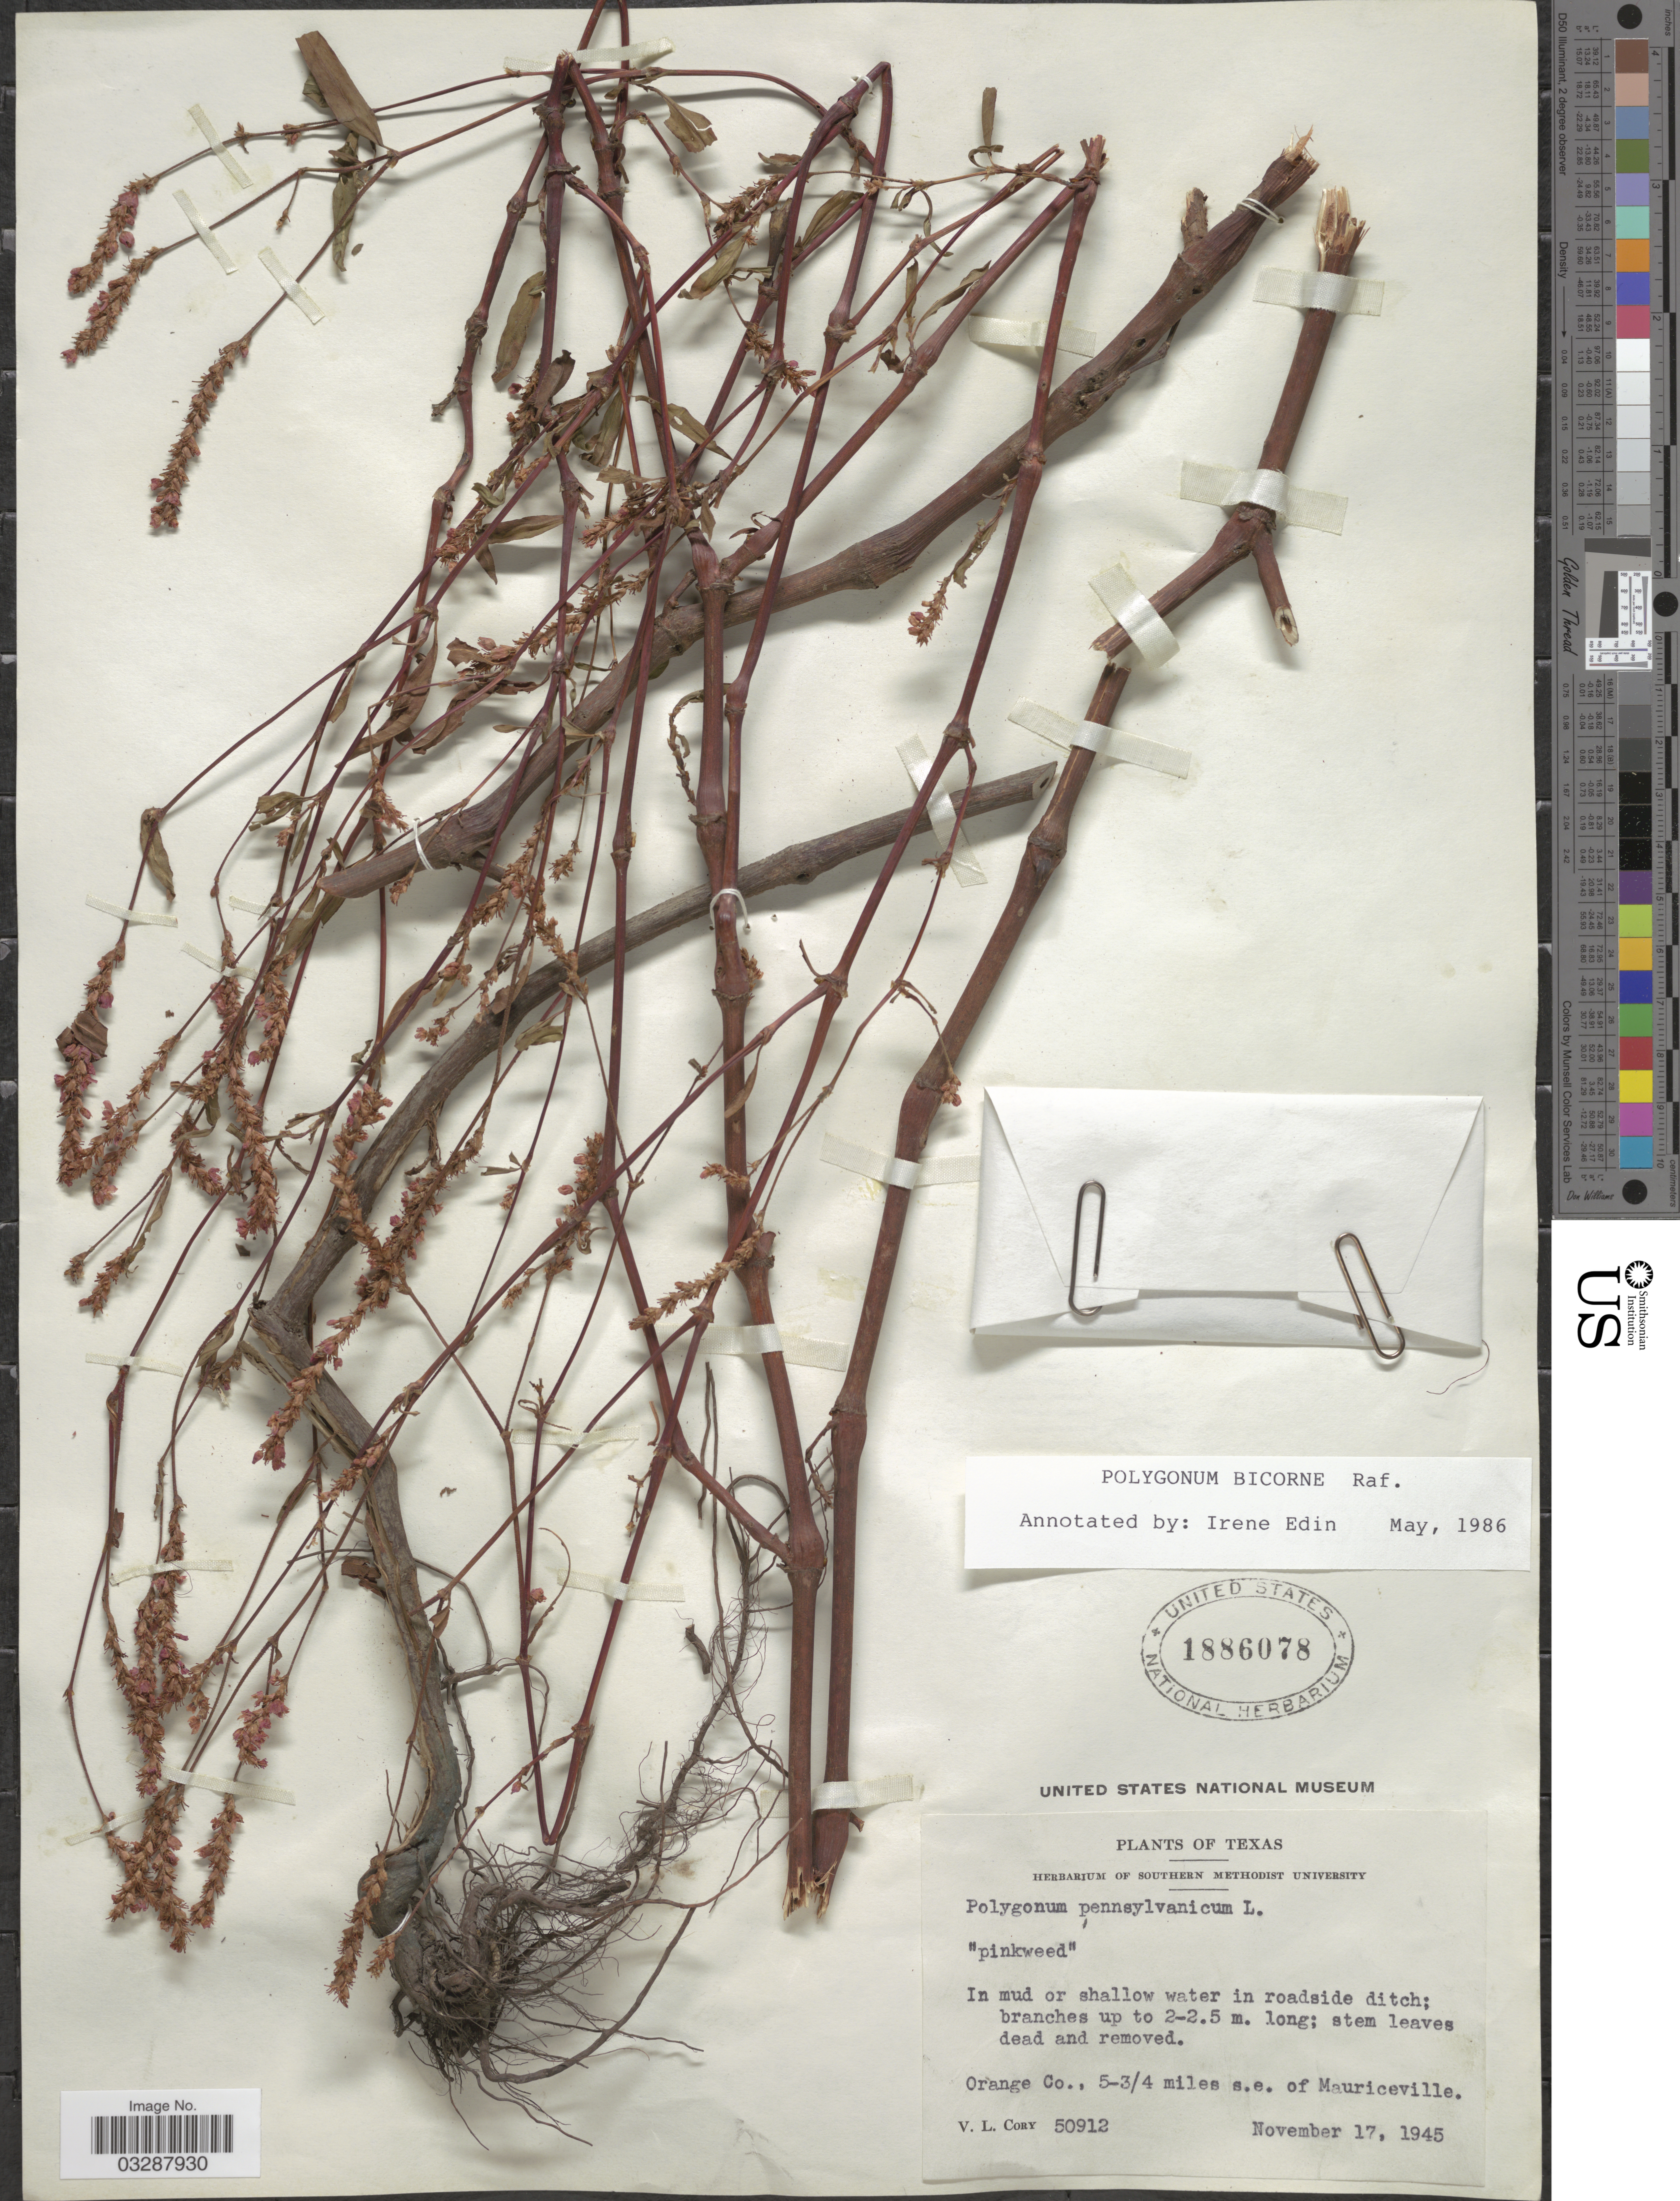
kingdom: Plantae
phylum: Tracheophyta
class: Magnoliopsida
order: Caryophyllales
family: Polygonaceae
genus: Persicaria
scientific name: Persicaria bicornis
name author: (Raf.) Nieuwl.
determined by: Atha, D. E.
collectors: V. Cory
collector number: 50912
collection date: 1945-11-17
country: United States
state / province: Texas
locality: Orange Co., 5-¾ miles s.e. of Mauriceville.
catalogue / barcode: US 1886078